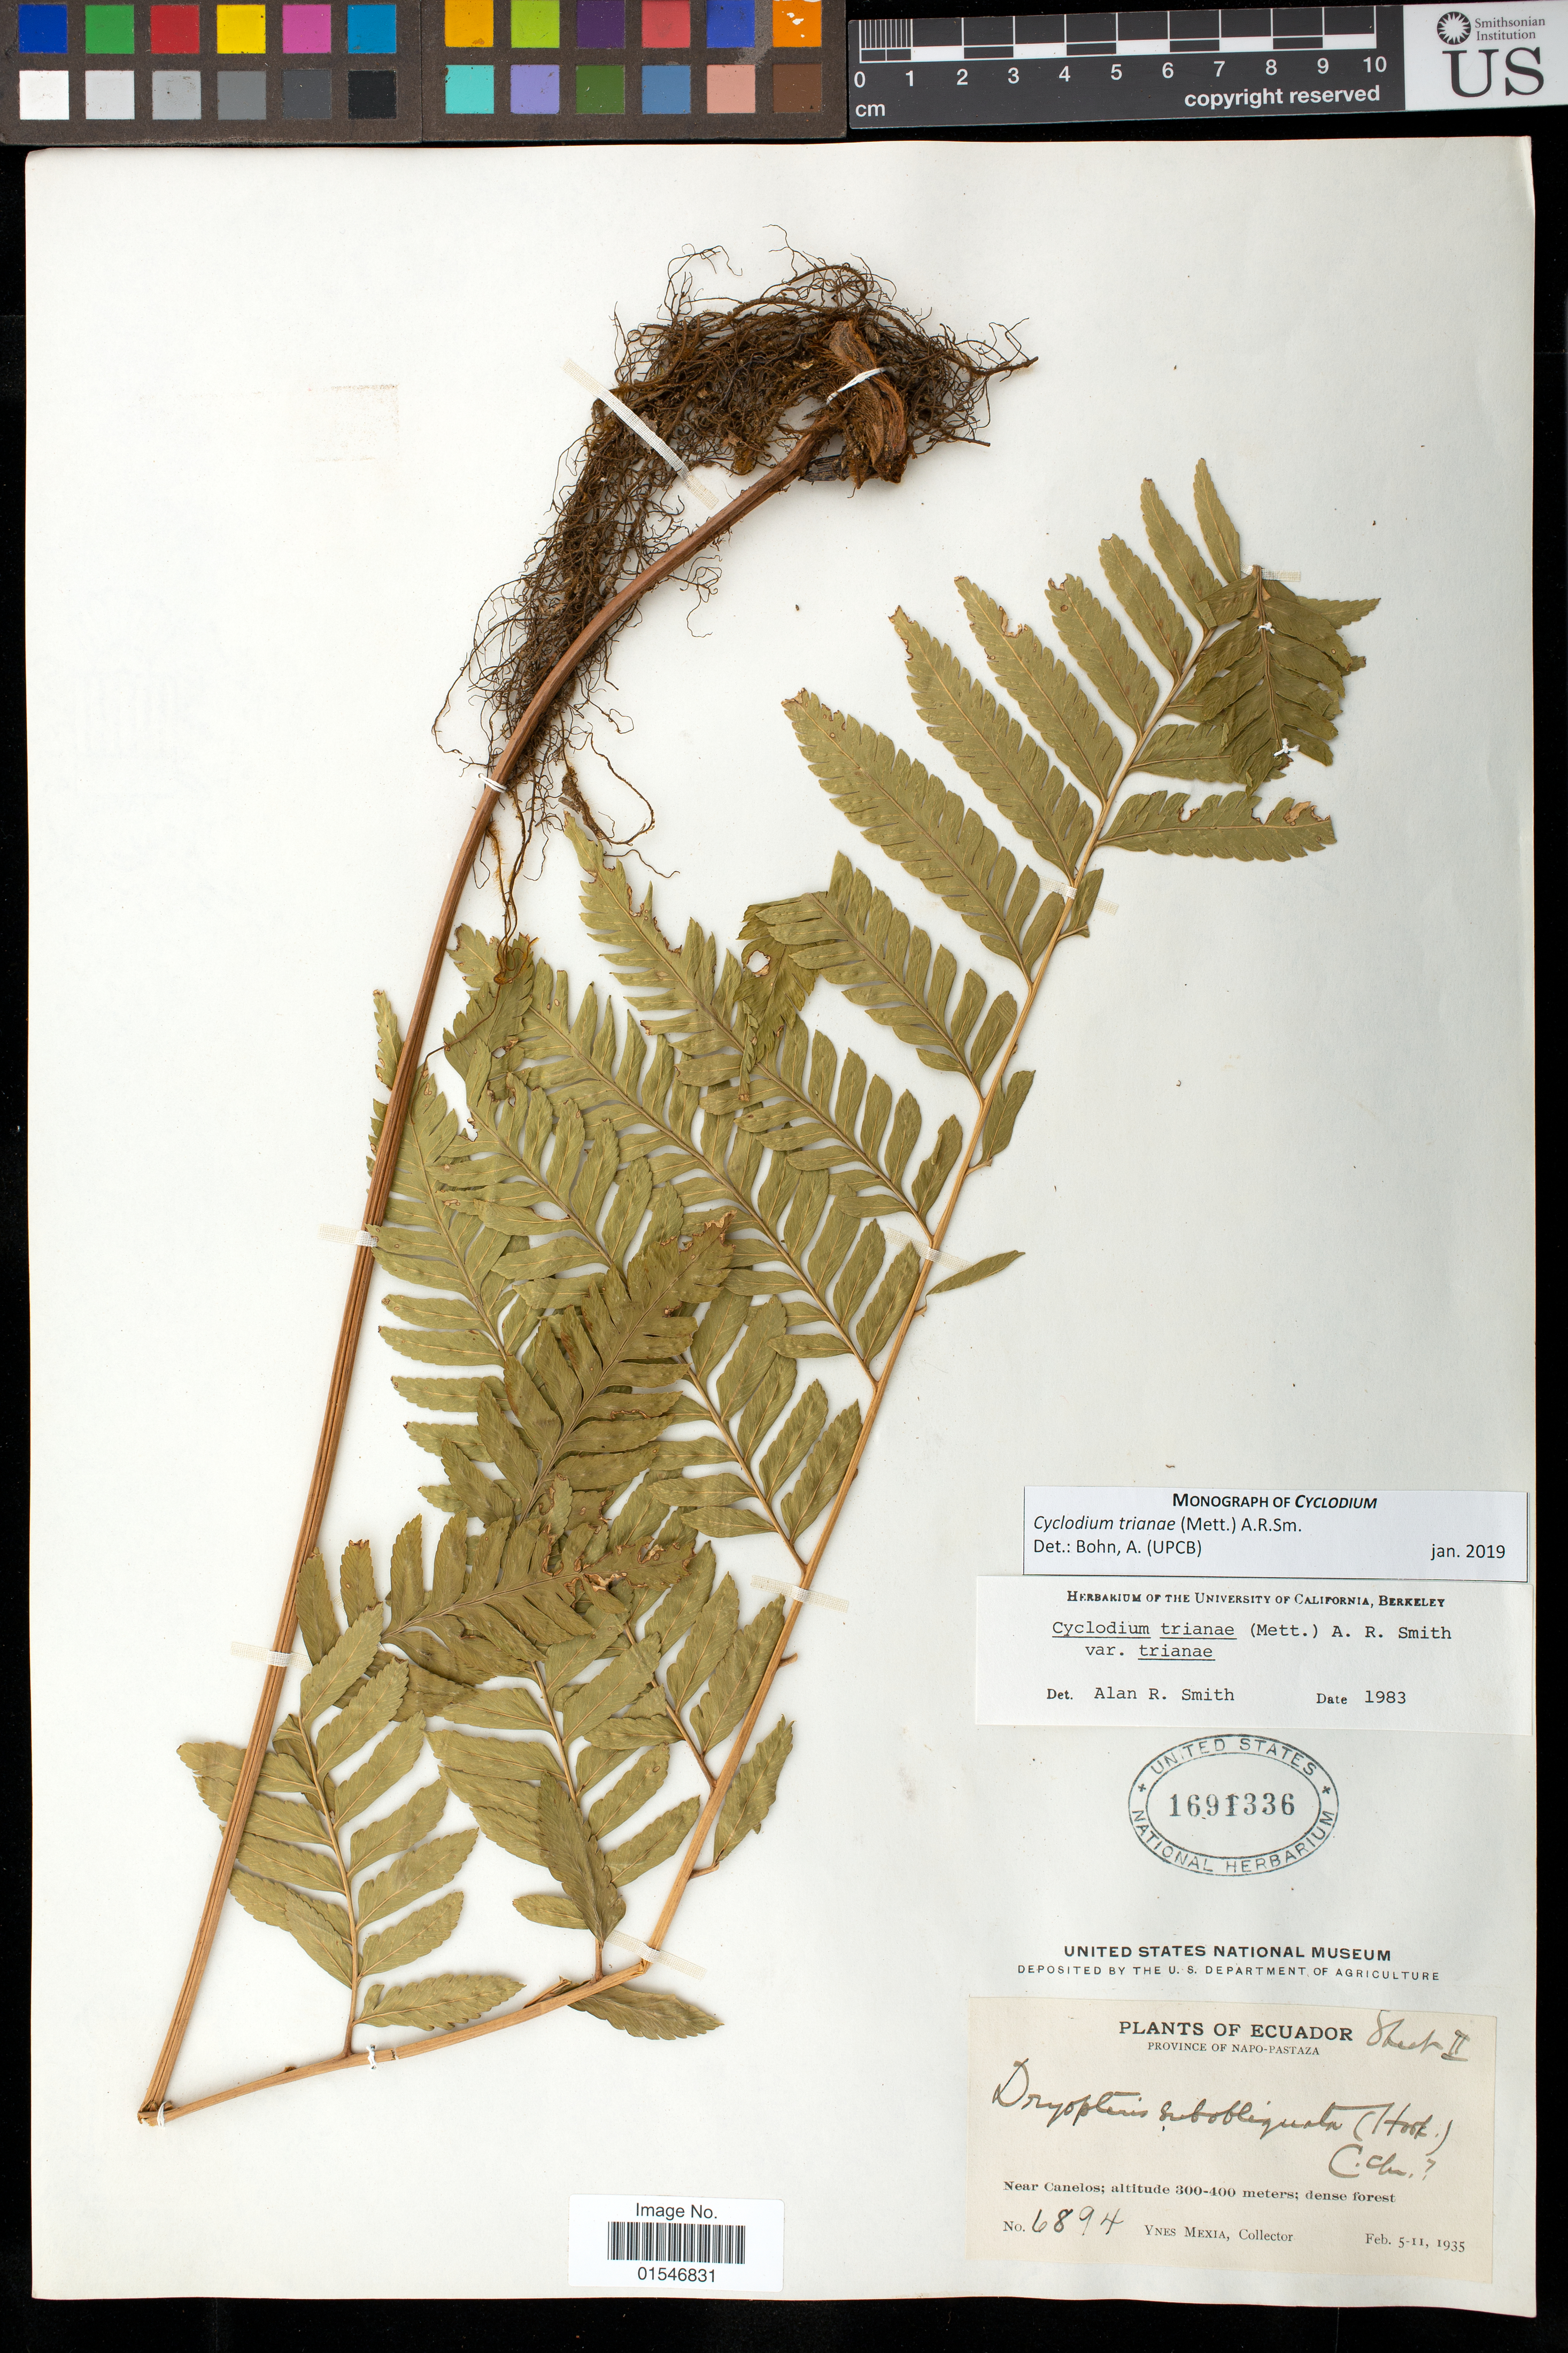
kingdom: Plantae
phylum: Tracheophyta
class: Polypodiopsida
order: Polypodiales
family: Dryopteridaceae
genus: Cyclodium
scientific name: Cyclodium trianae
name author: (Mett.) A.R. Sm.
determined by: Bohn, Amabily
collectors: Y. Mexia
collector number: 6894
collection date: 1935-02-05/1935-02-11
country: Ecuador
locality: Ecuador, Napo-Pastaza, Near Canelos.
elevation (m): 300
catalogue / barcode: US 1691336